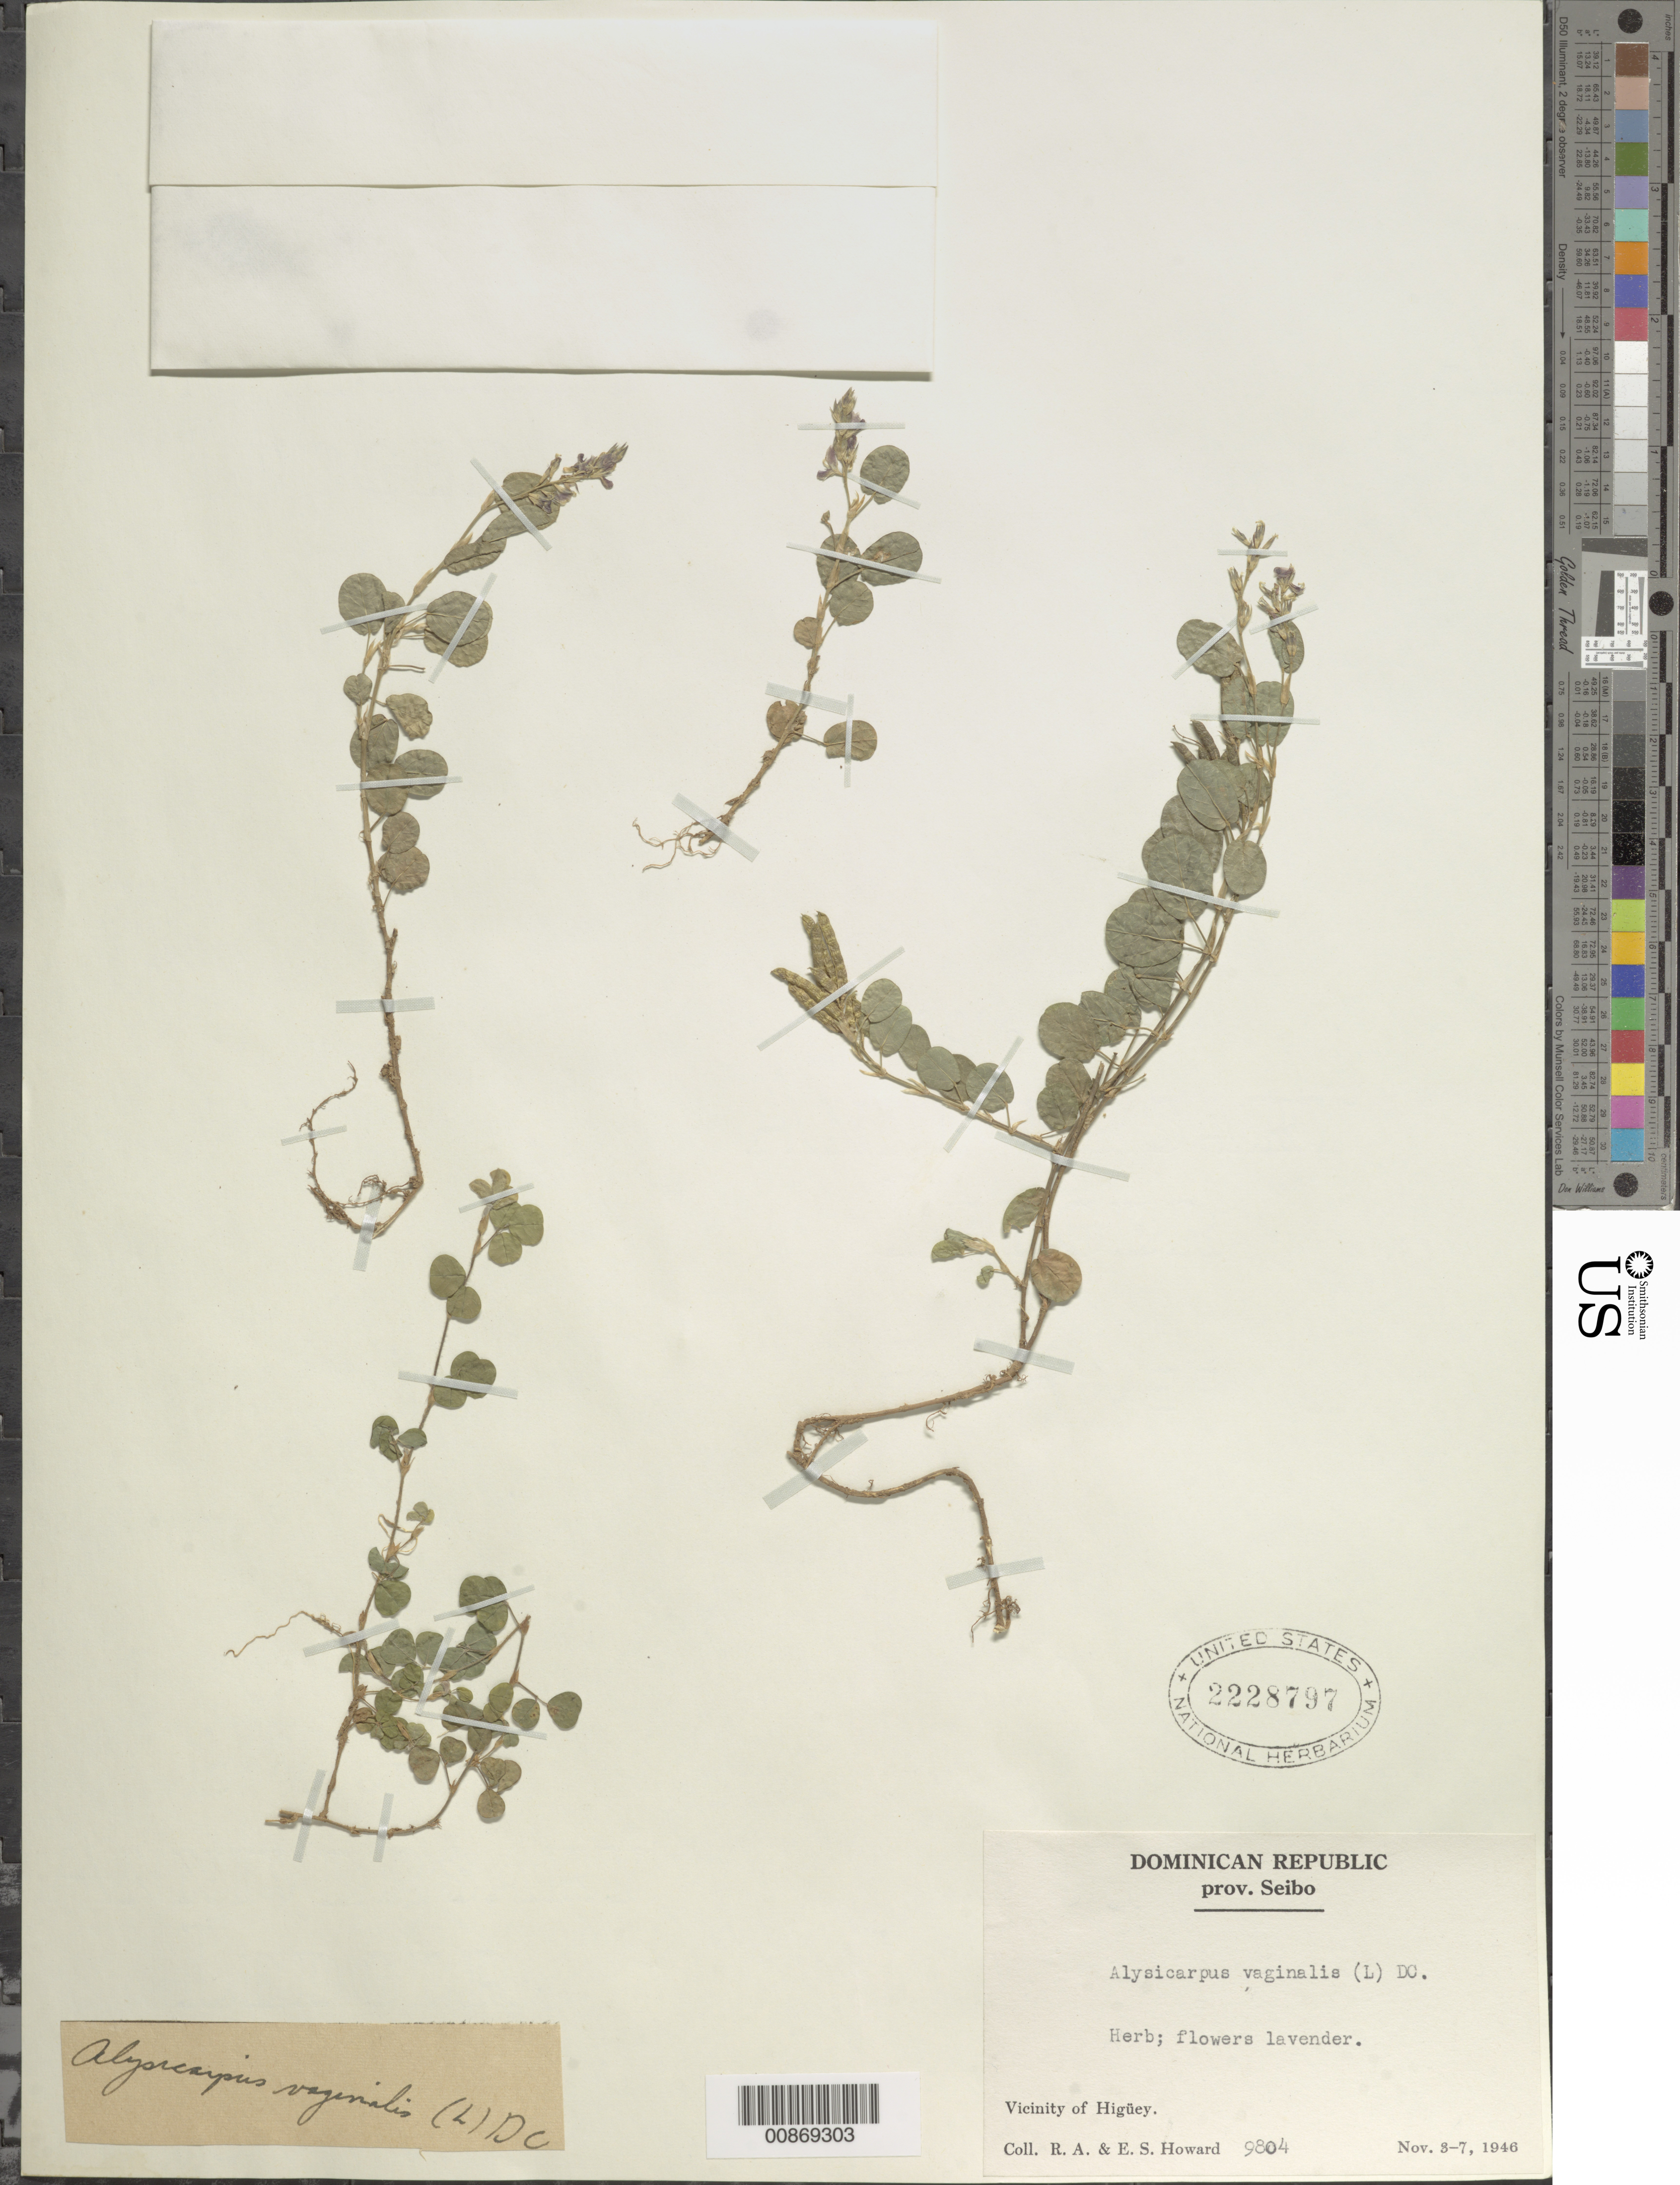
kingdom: Plantae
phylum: Tracheophyta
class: Magnoliopsida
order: Fabales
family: Fabaceae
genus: Alysicarpus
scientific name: Alysicarpus vaginalis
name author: (L.) DC.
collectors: R. A. Howard & E. S. Howard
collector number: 9804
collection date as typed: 03 Nov 1946 to 07 Nov 1946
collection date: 1946-11-03/1946-11-07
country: Dominican Republic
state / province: El Seibo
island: Hispaniola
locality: Vicinity of Higüey.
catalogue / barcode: US 2228797